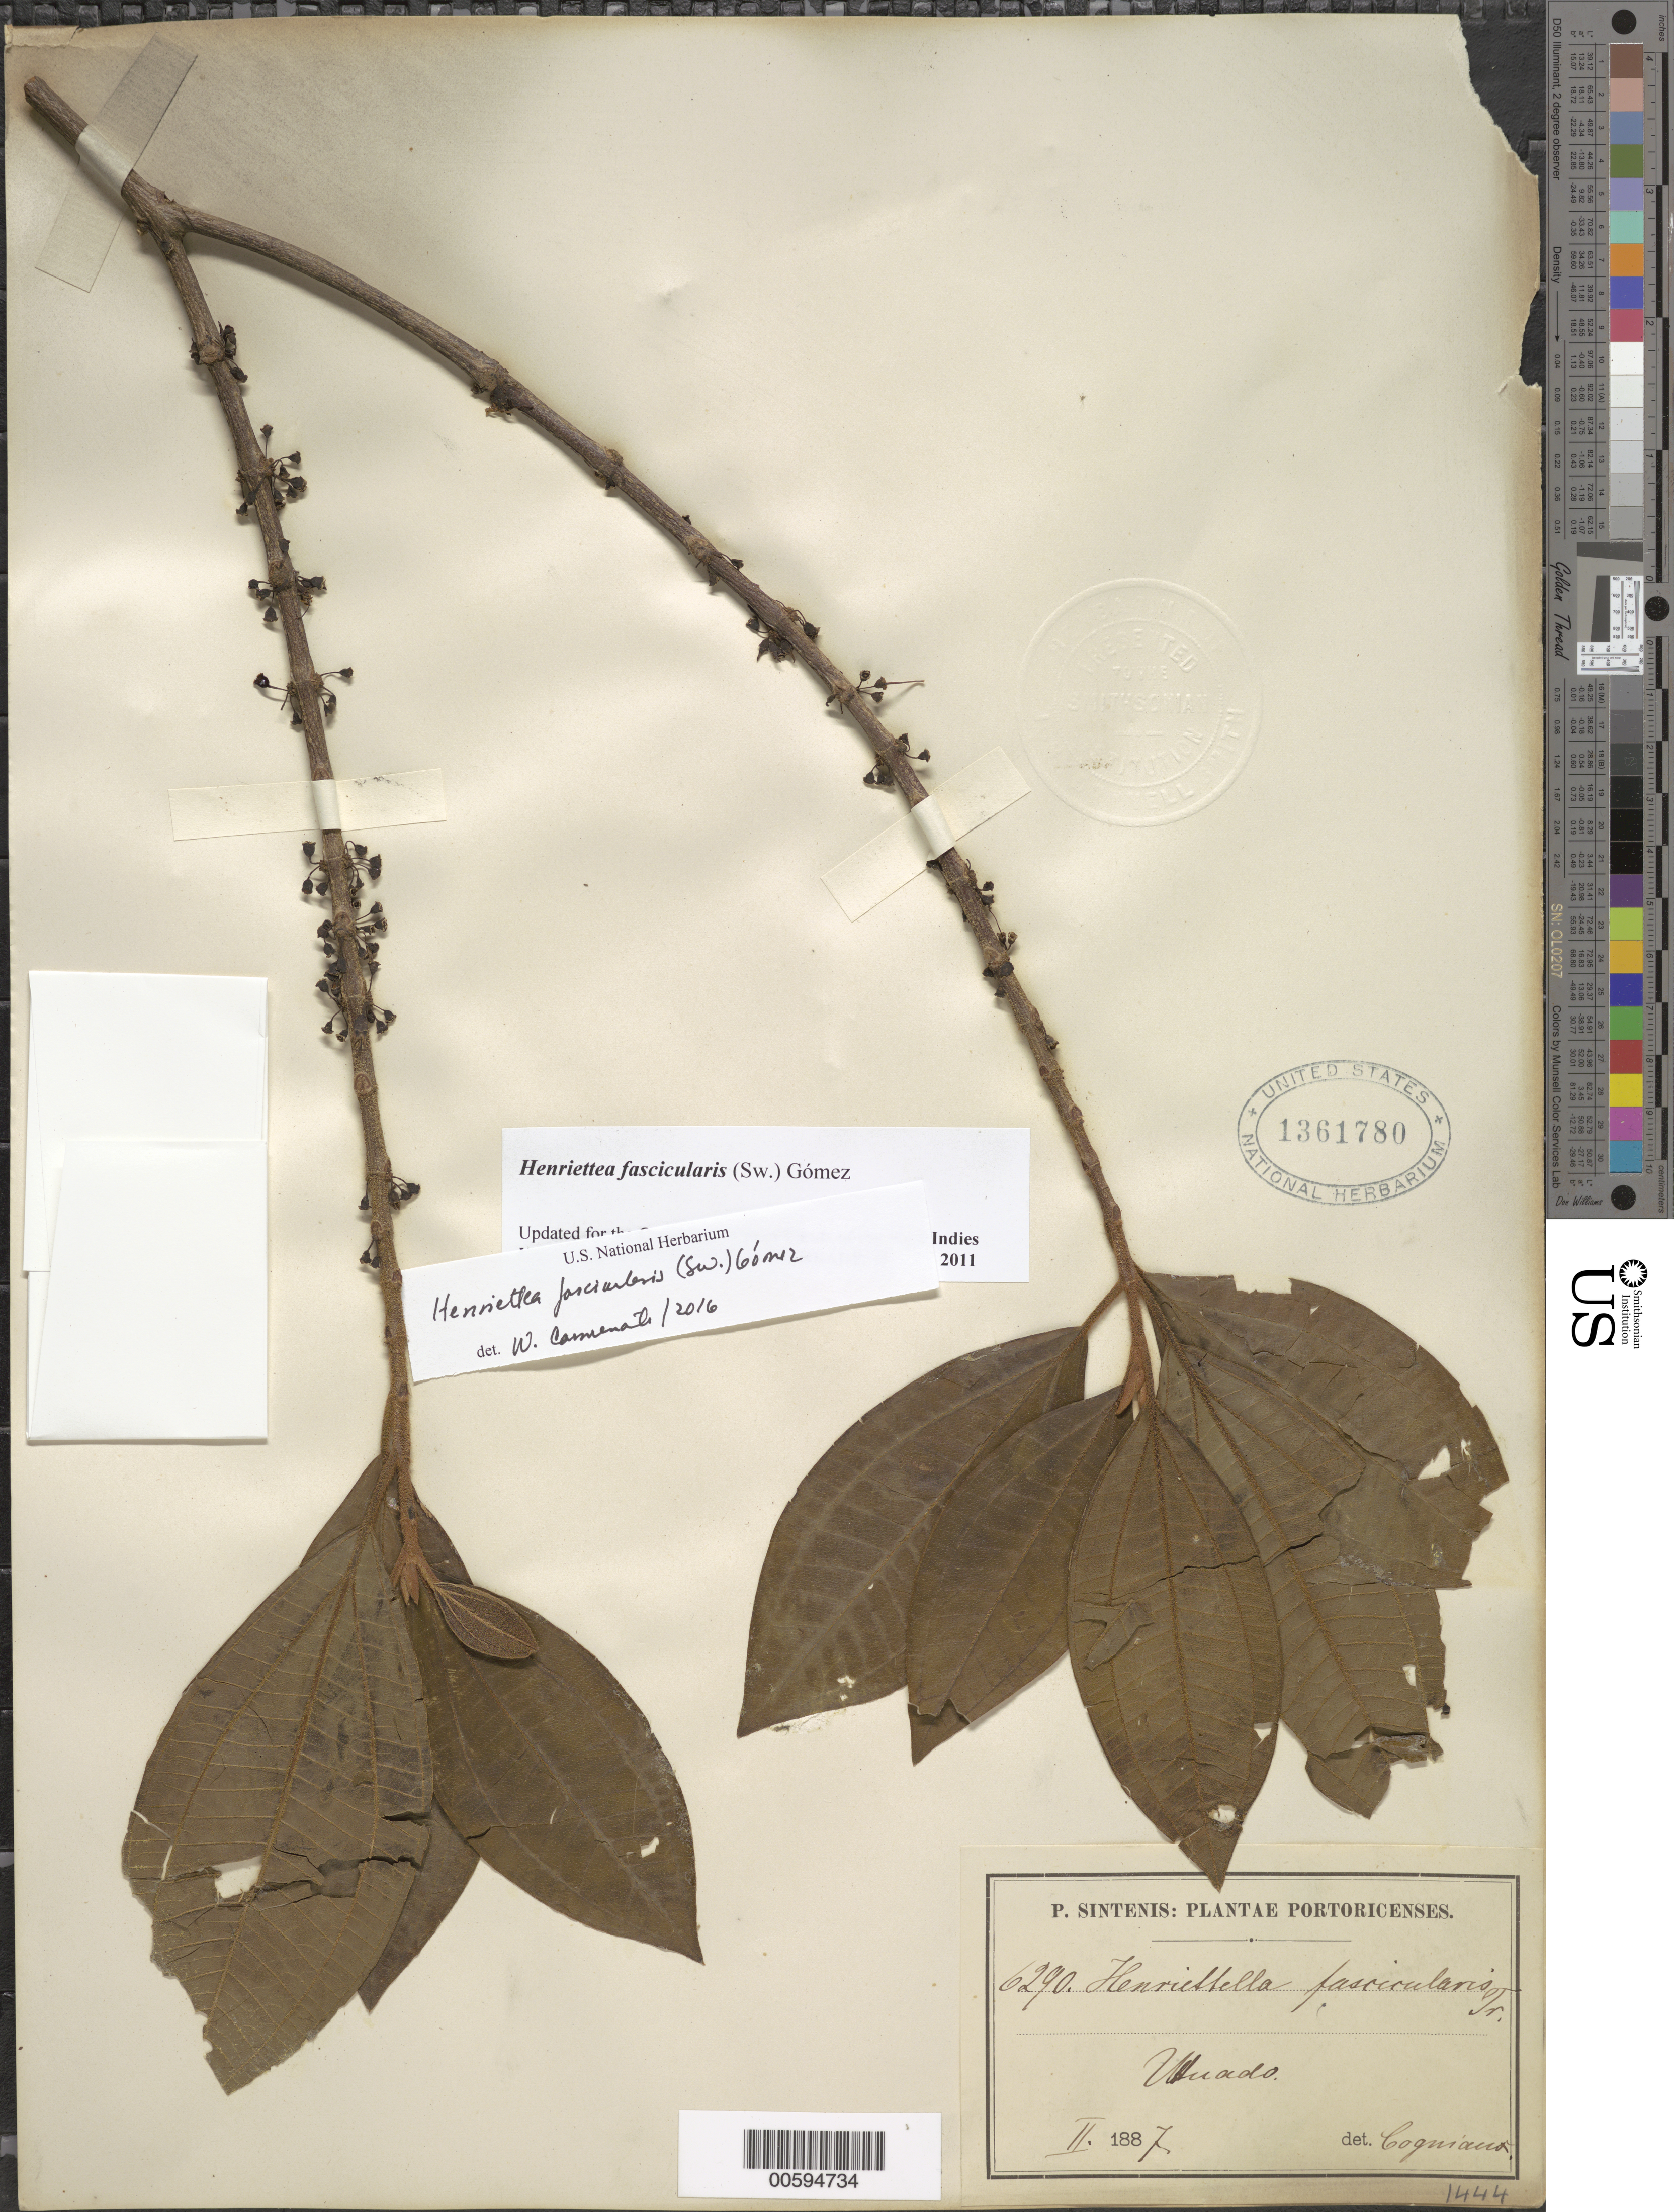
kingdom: Plantae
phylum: Tracheophyta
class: Magnoliopsida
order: Myrtales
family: Melastomataceae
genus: Henriettella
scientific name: Henriettella fascicularis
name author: (Sw.) C. Wright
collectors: P. Sintenis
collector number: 6290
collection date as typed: Feb 1887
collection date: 1887-02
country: Puerto Rico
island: Greater Antilles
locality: Utuado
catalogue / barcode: US 1361780